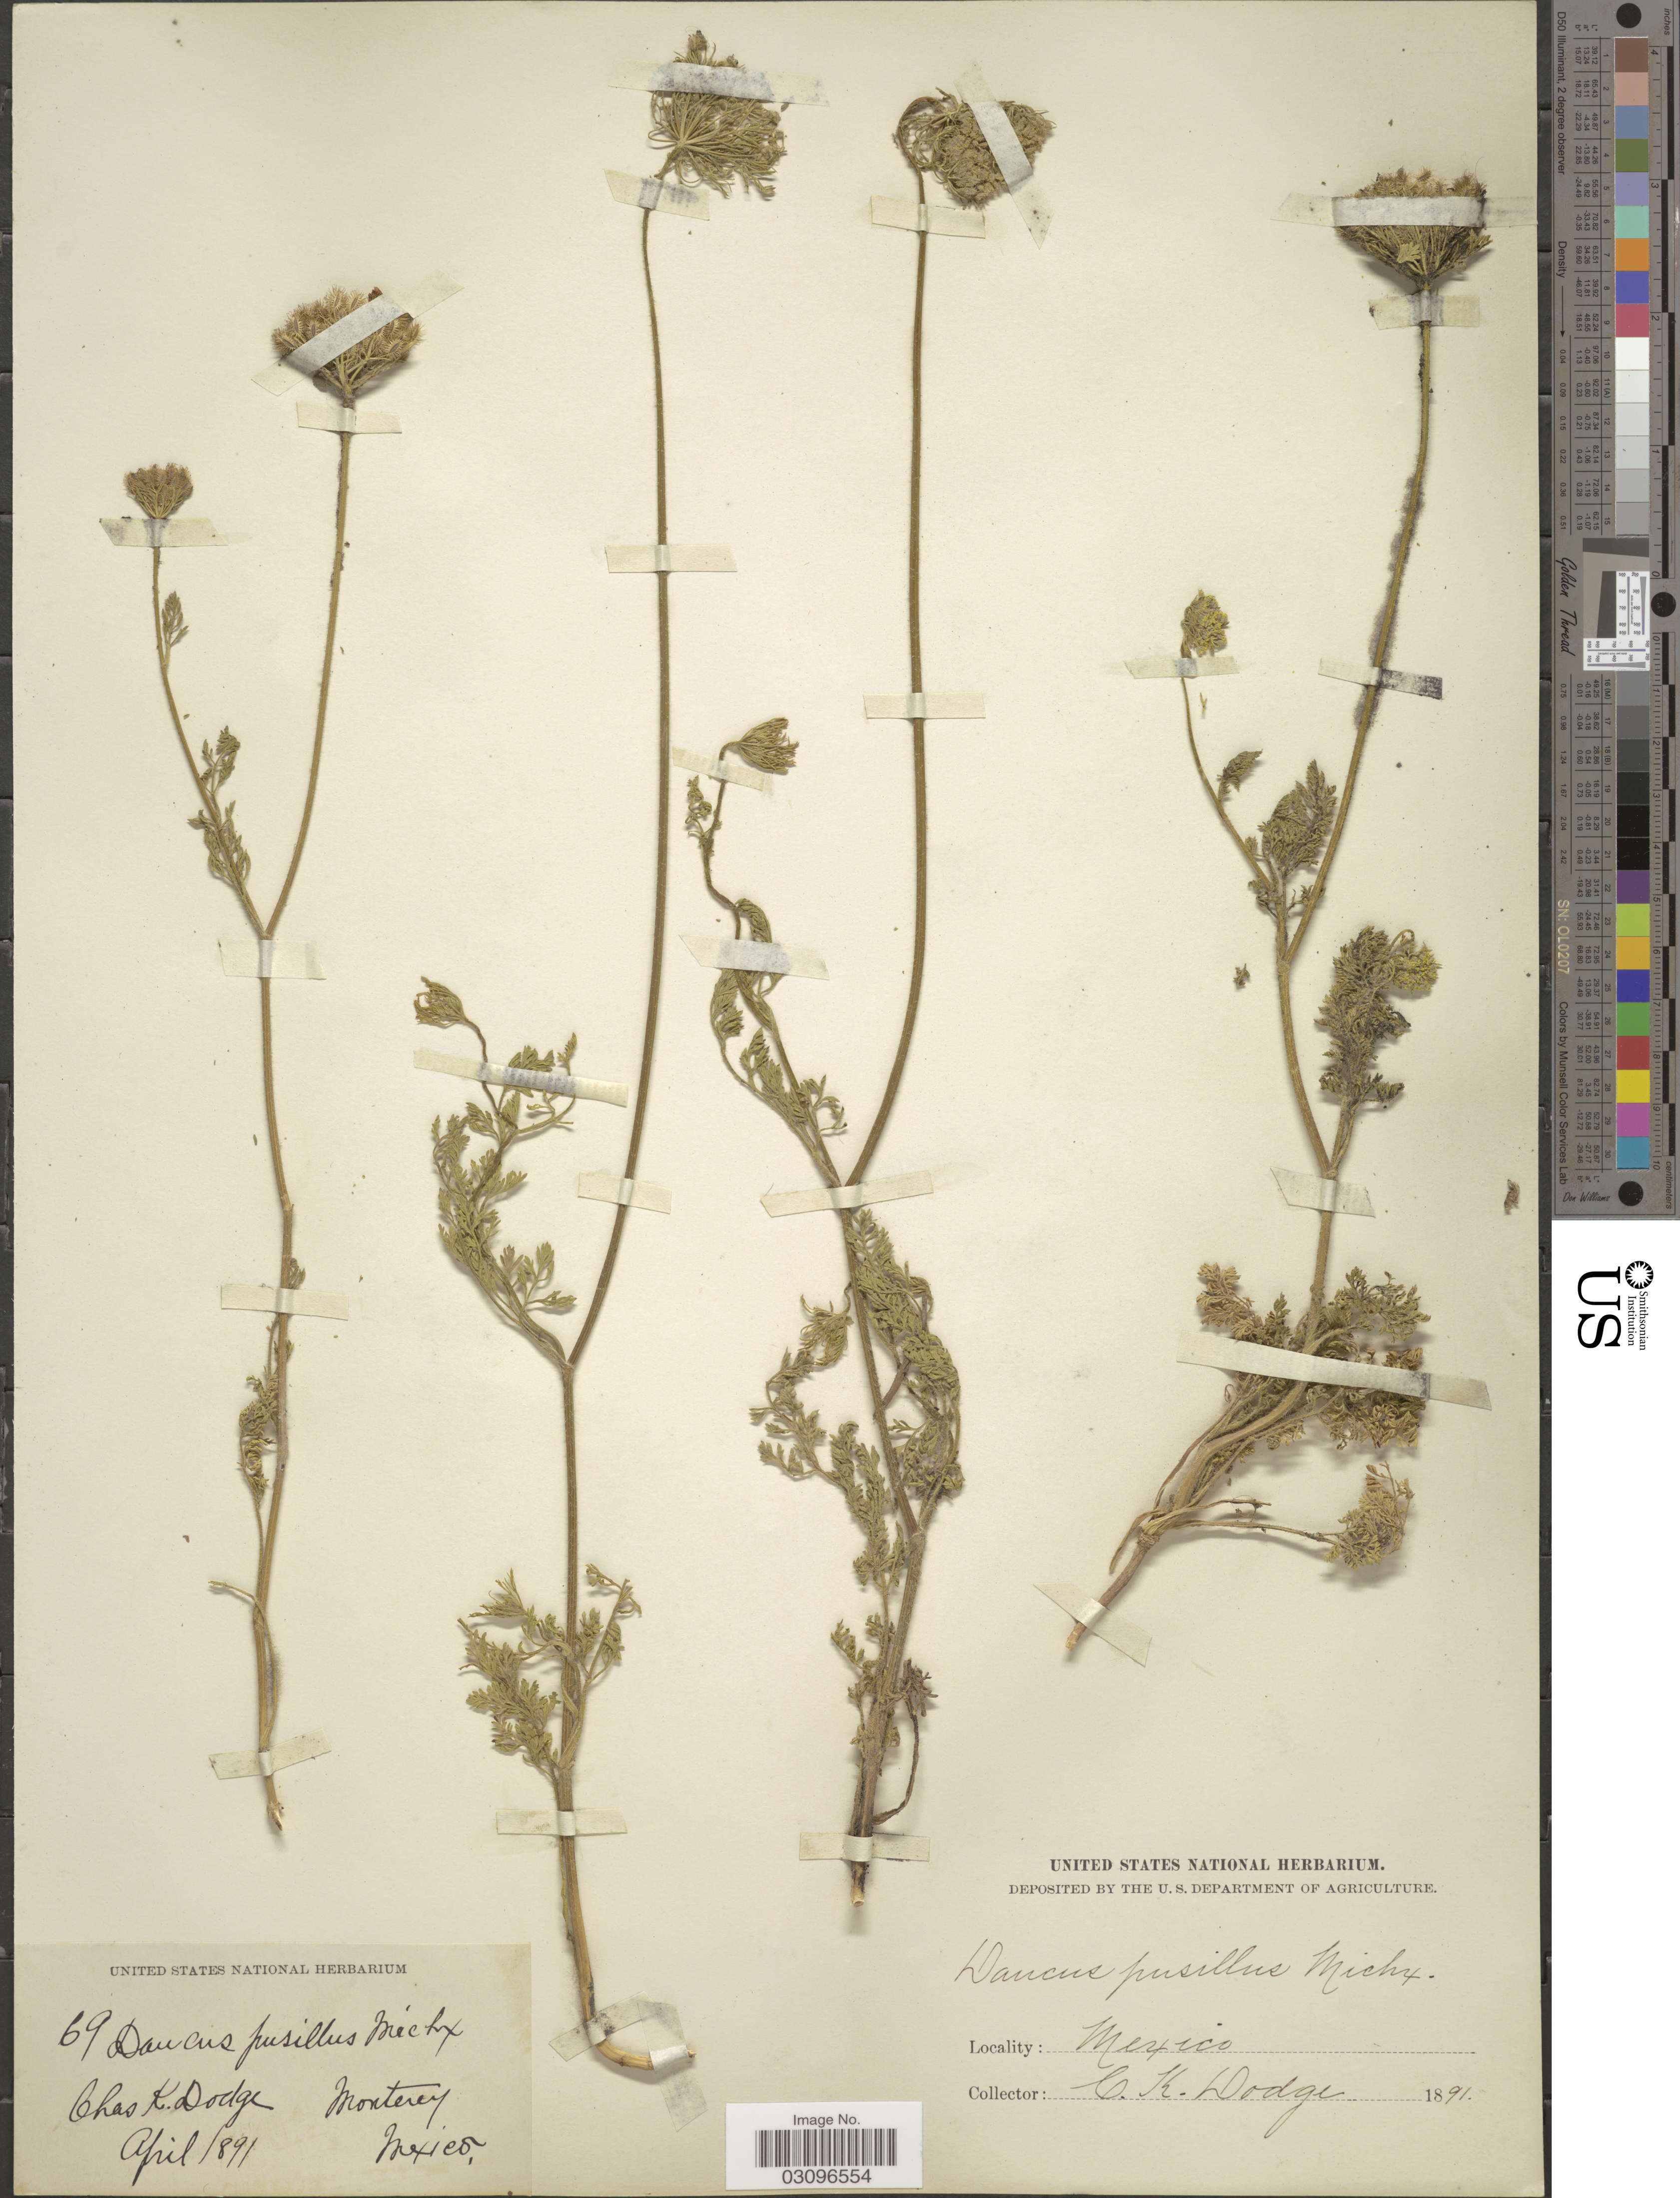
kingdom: Plantae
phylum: Tracheophyta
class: Magnoliopsida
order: Apiales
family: Apiaceae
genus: Daucus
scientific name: Daucus pusillus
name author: Michx.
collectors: C. Dodge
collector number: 69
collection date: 1891-04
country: Mexico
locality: Monterey.